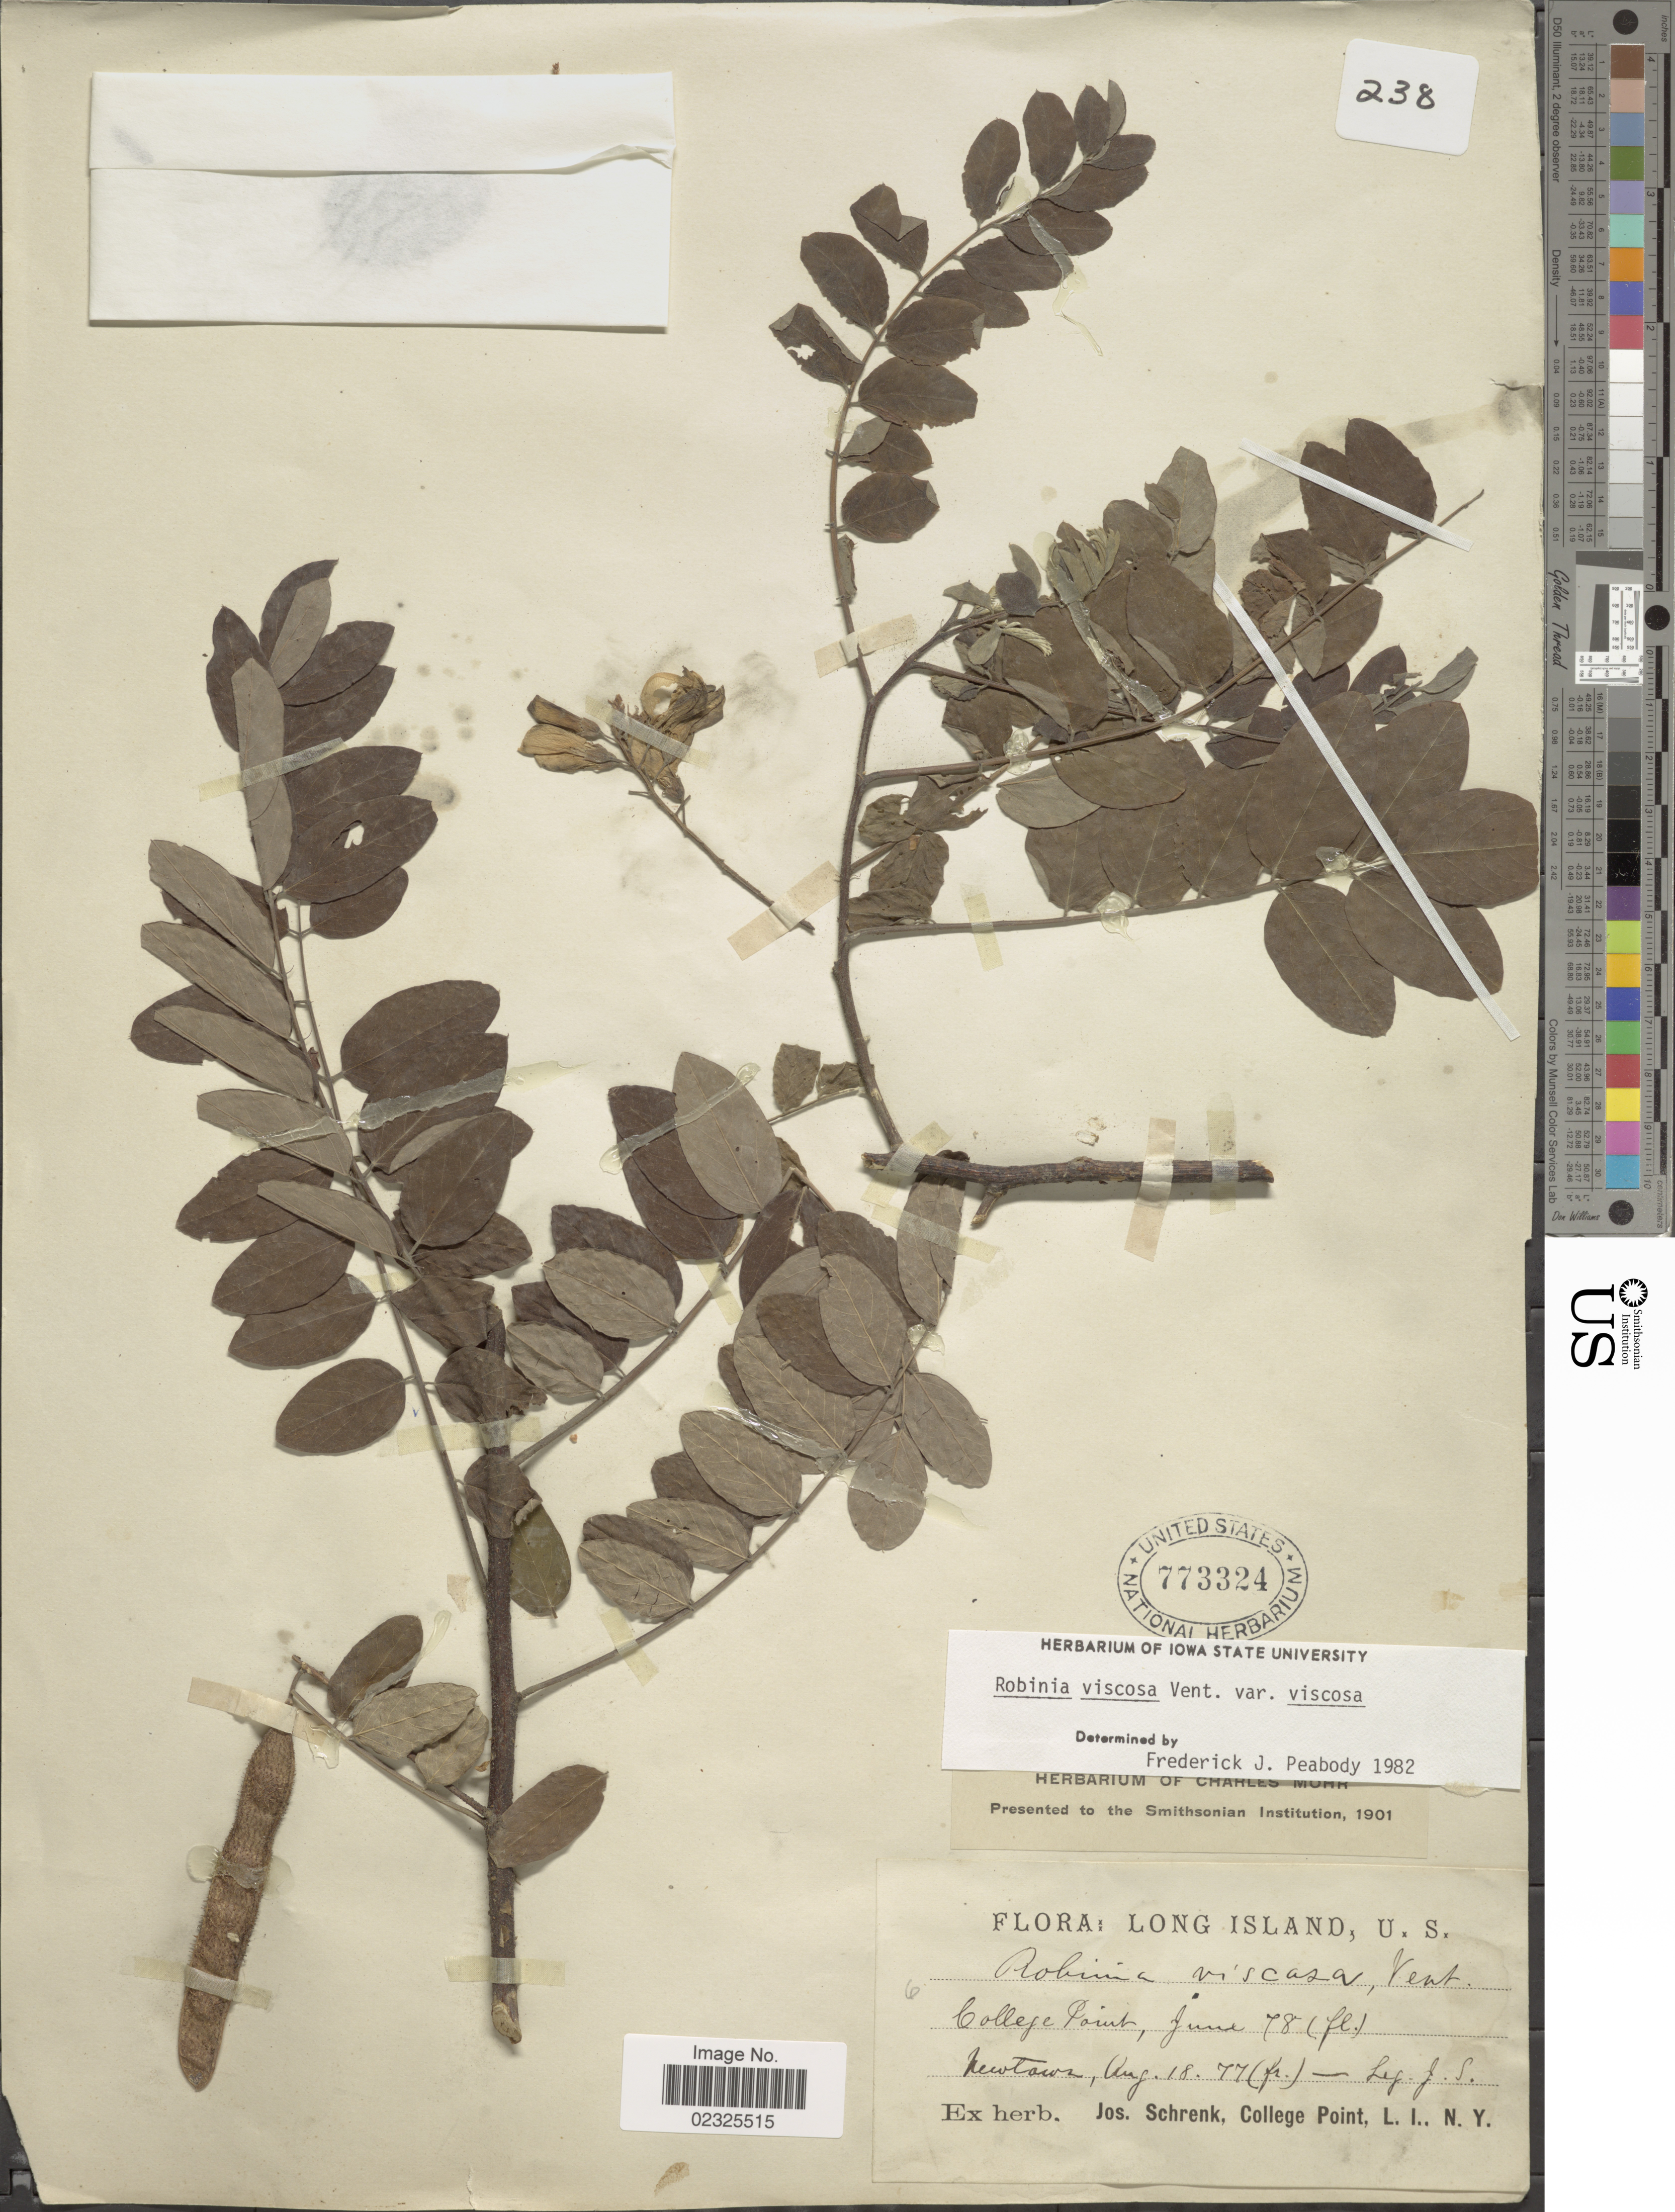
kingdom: Plantae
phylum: Tracheophyta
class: Magnoliopsida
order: Fabales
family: Fabaceae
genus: Robinia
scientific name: Robinia viscosa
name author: Vent.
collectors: J. Schrenk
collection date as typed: Transcribed d/m/y: 18/8/77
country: United States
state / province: New York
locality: College Point, Newtown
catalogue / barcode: US 773324